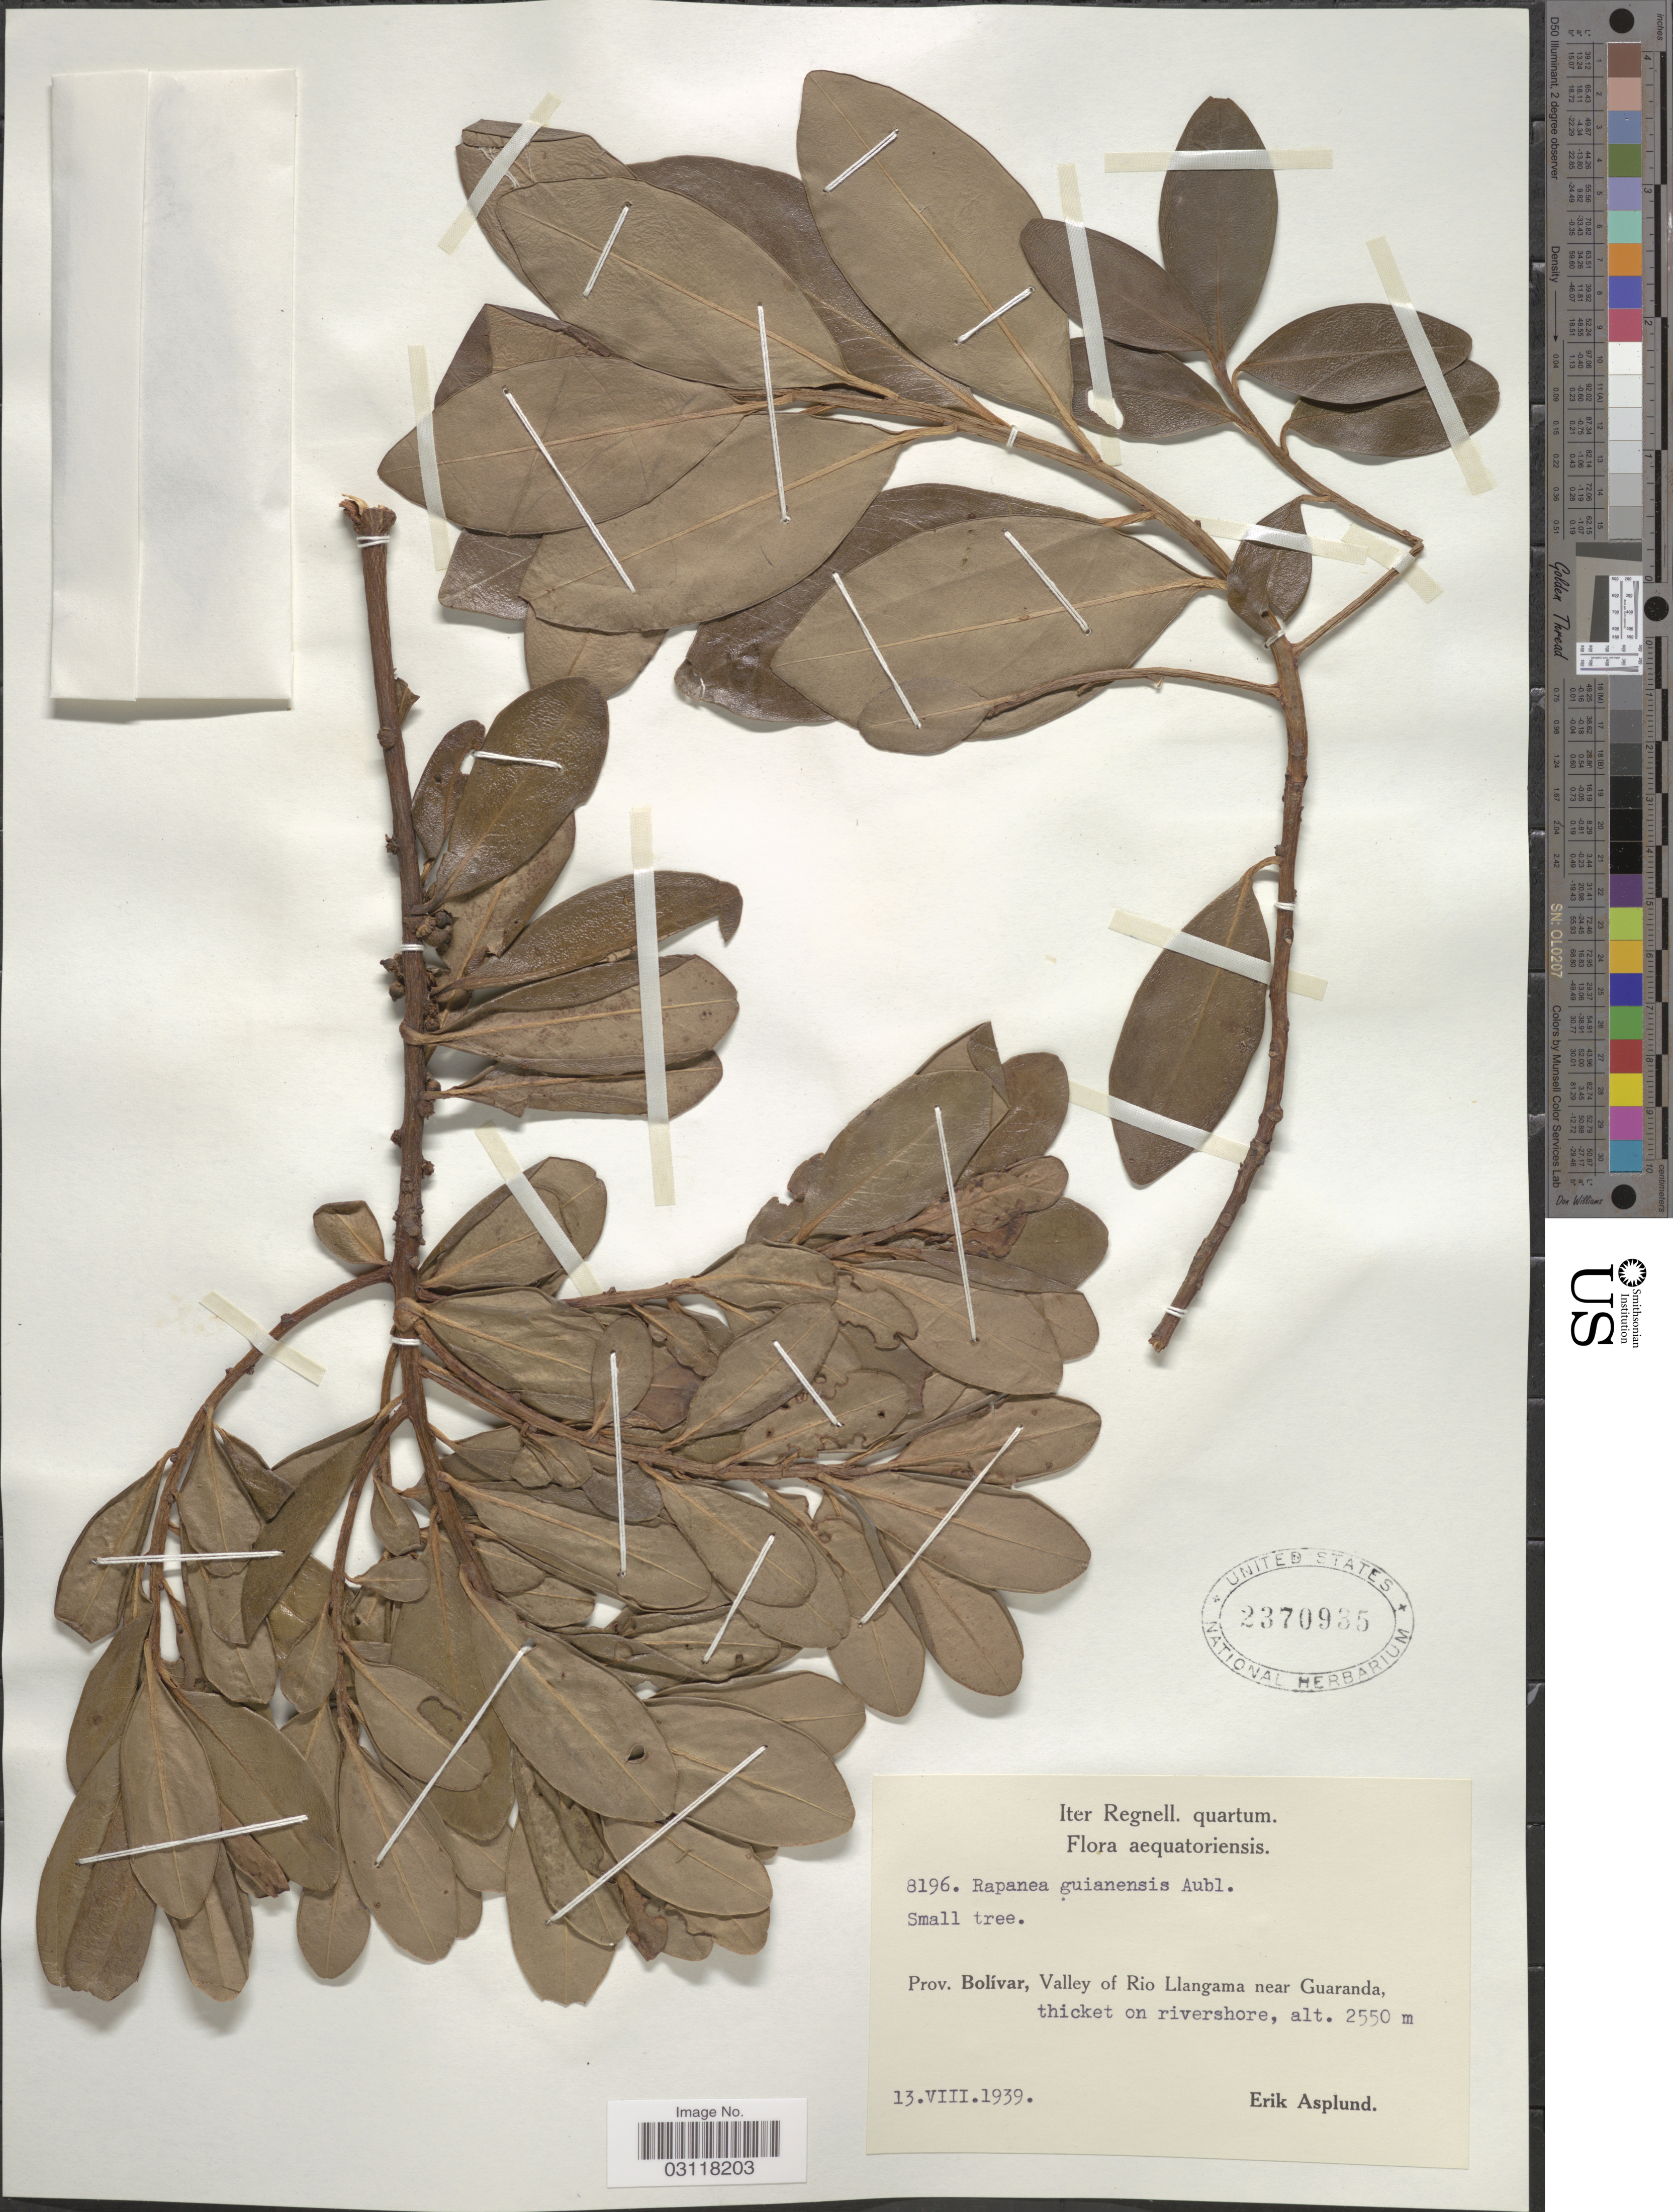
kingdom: Plantae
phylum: Tracheophyta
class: Magnoliopsida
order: Ericales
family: Primulaceae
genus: Rapanea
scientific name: Rapanea guianensis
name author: Aubl.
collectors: E. Asplund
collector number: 8196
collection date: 1939-08-13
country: Ecuador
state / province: Bolívar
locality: Prov. Bolívar, Valley of Rio Llangama near Guaranda, thicket on rivershore.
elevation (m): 2550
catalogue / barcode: US 2370935